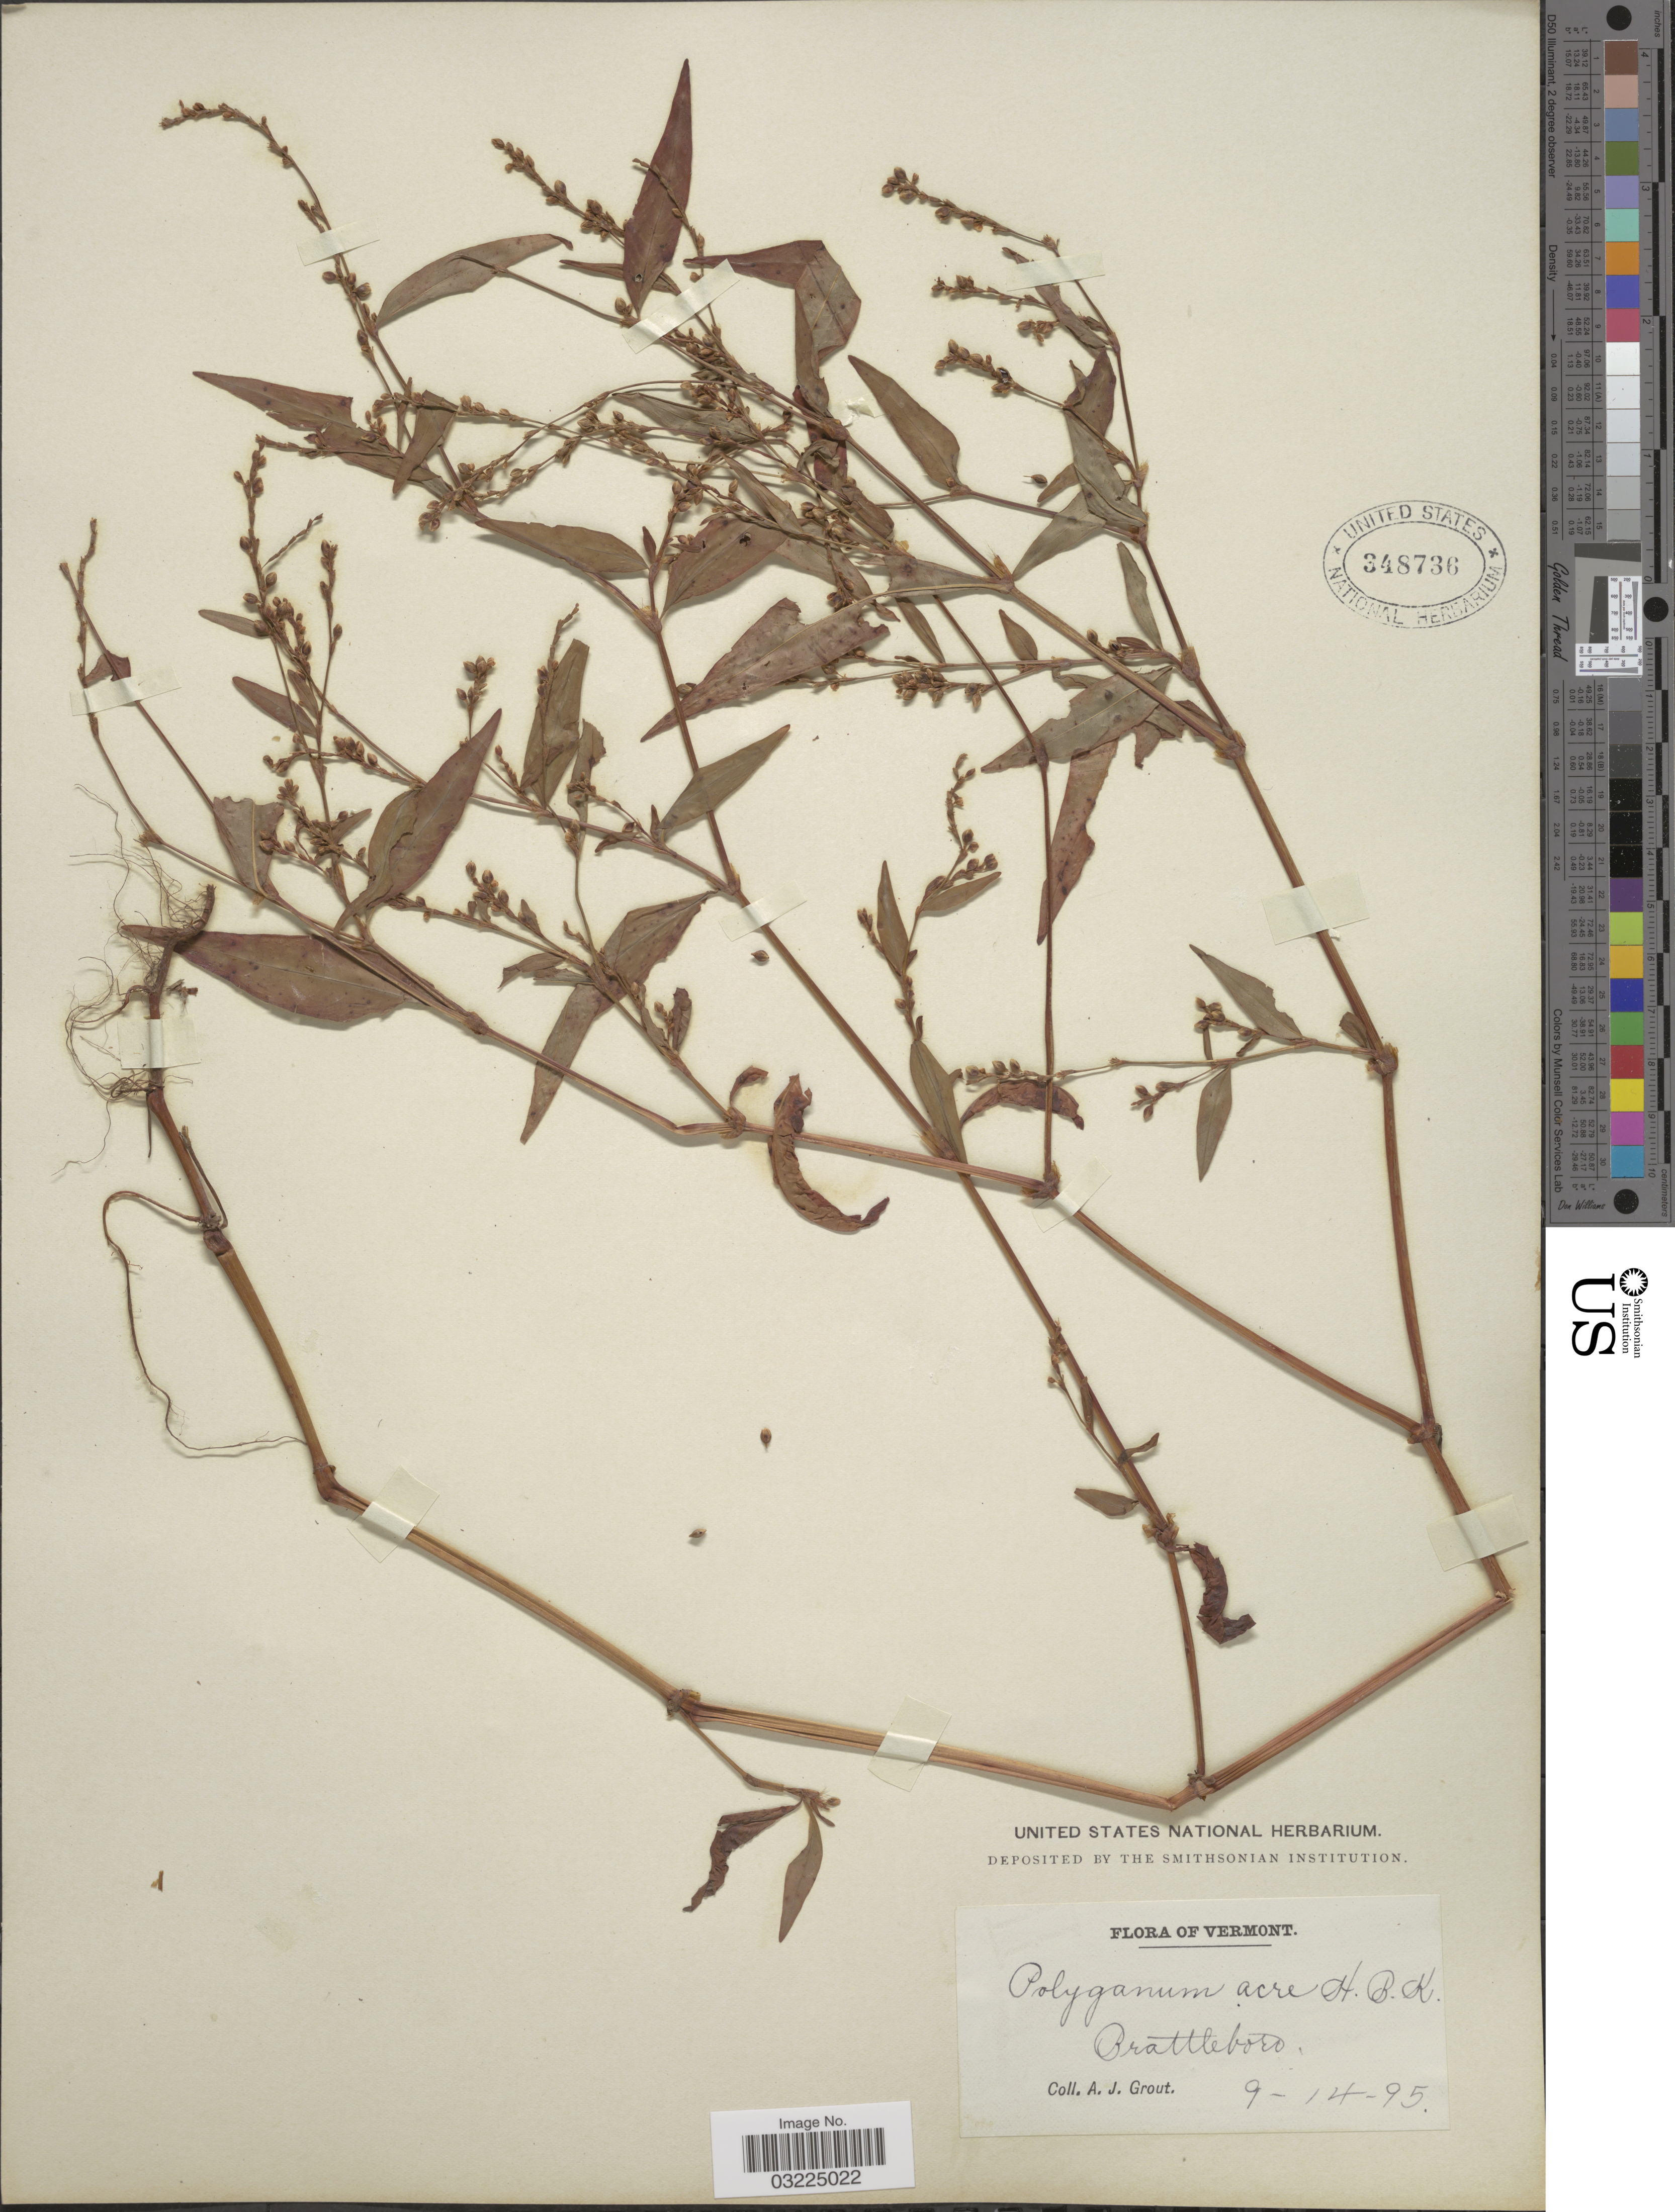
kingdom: Plantae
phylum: Tracheophyta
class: Magnoliopsida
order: Caryophyllales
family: Polygonaceae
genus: Persicaria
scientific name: Persicaria punctata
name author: (Elliott) Small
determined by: Atha, D. E.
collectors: A. J. Grout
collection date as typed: Transcribed d/m/y: 14/9/95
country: United States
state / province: Vermont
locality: Brattleboro.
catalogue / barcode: US 348736